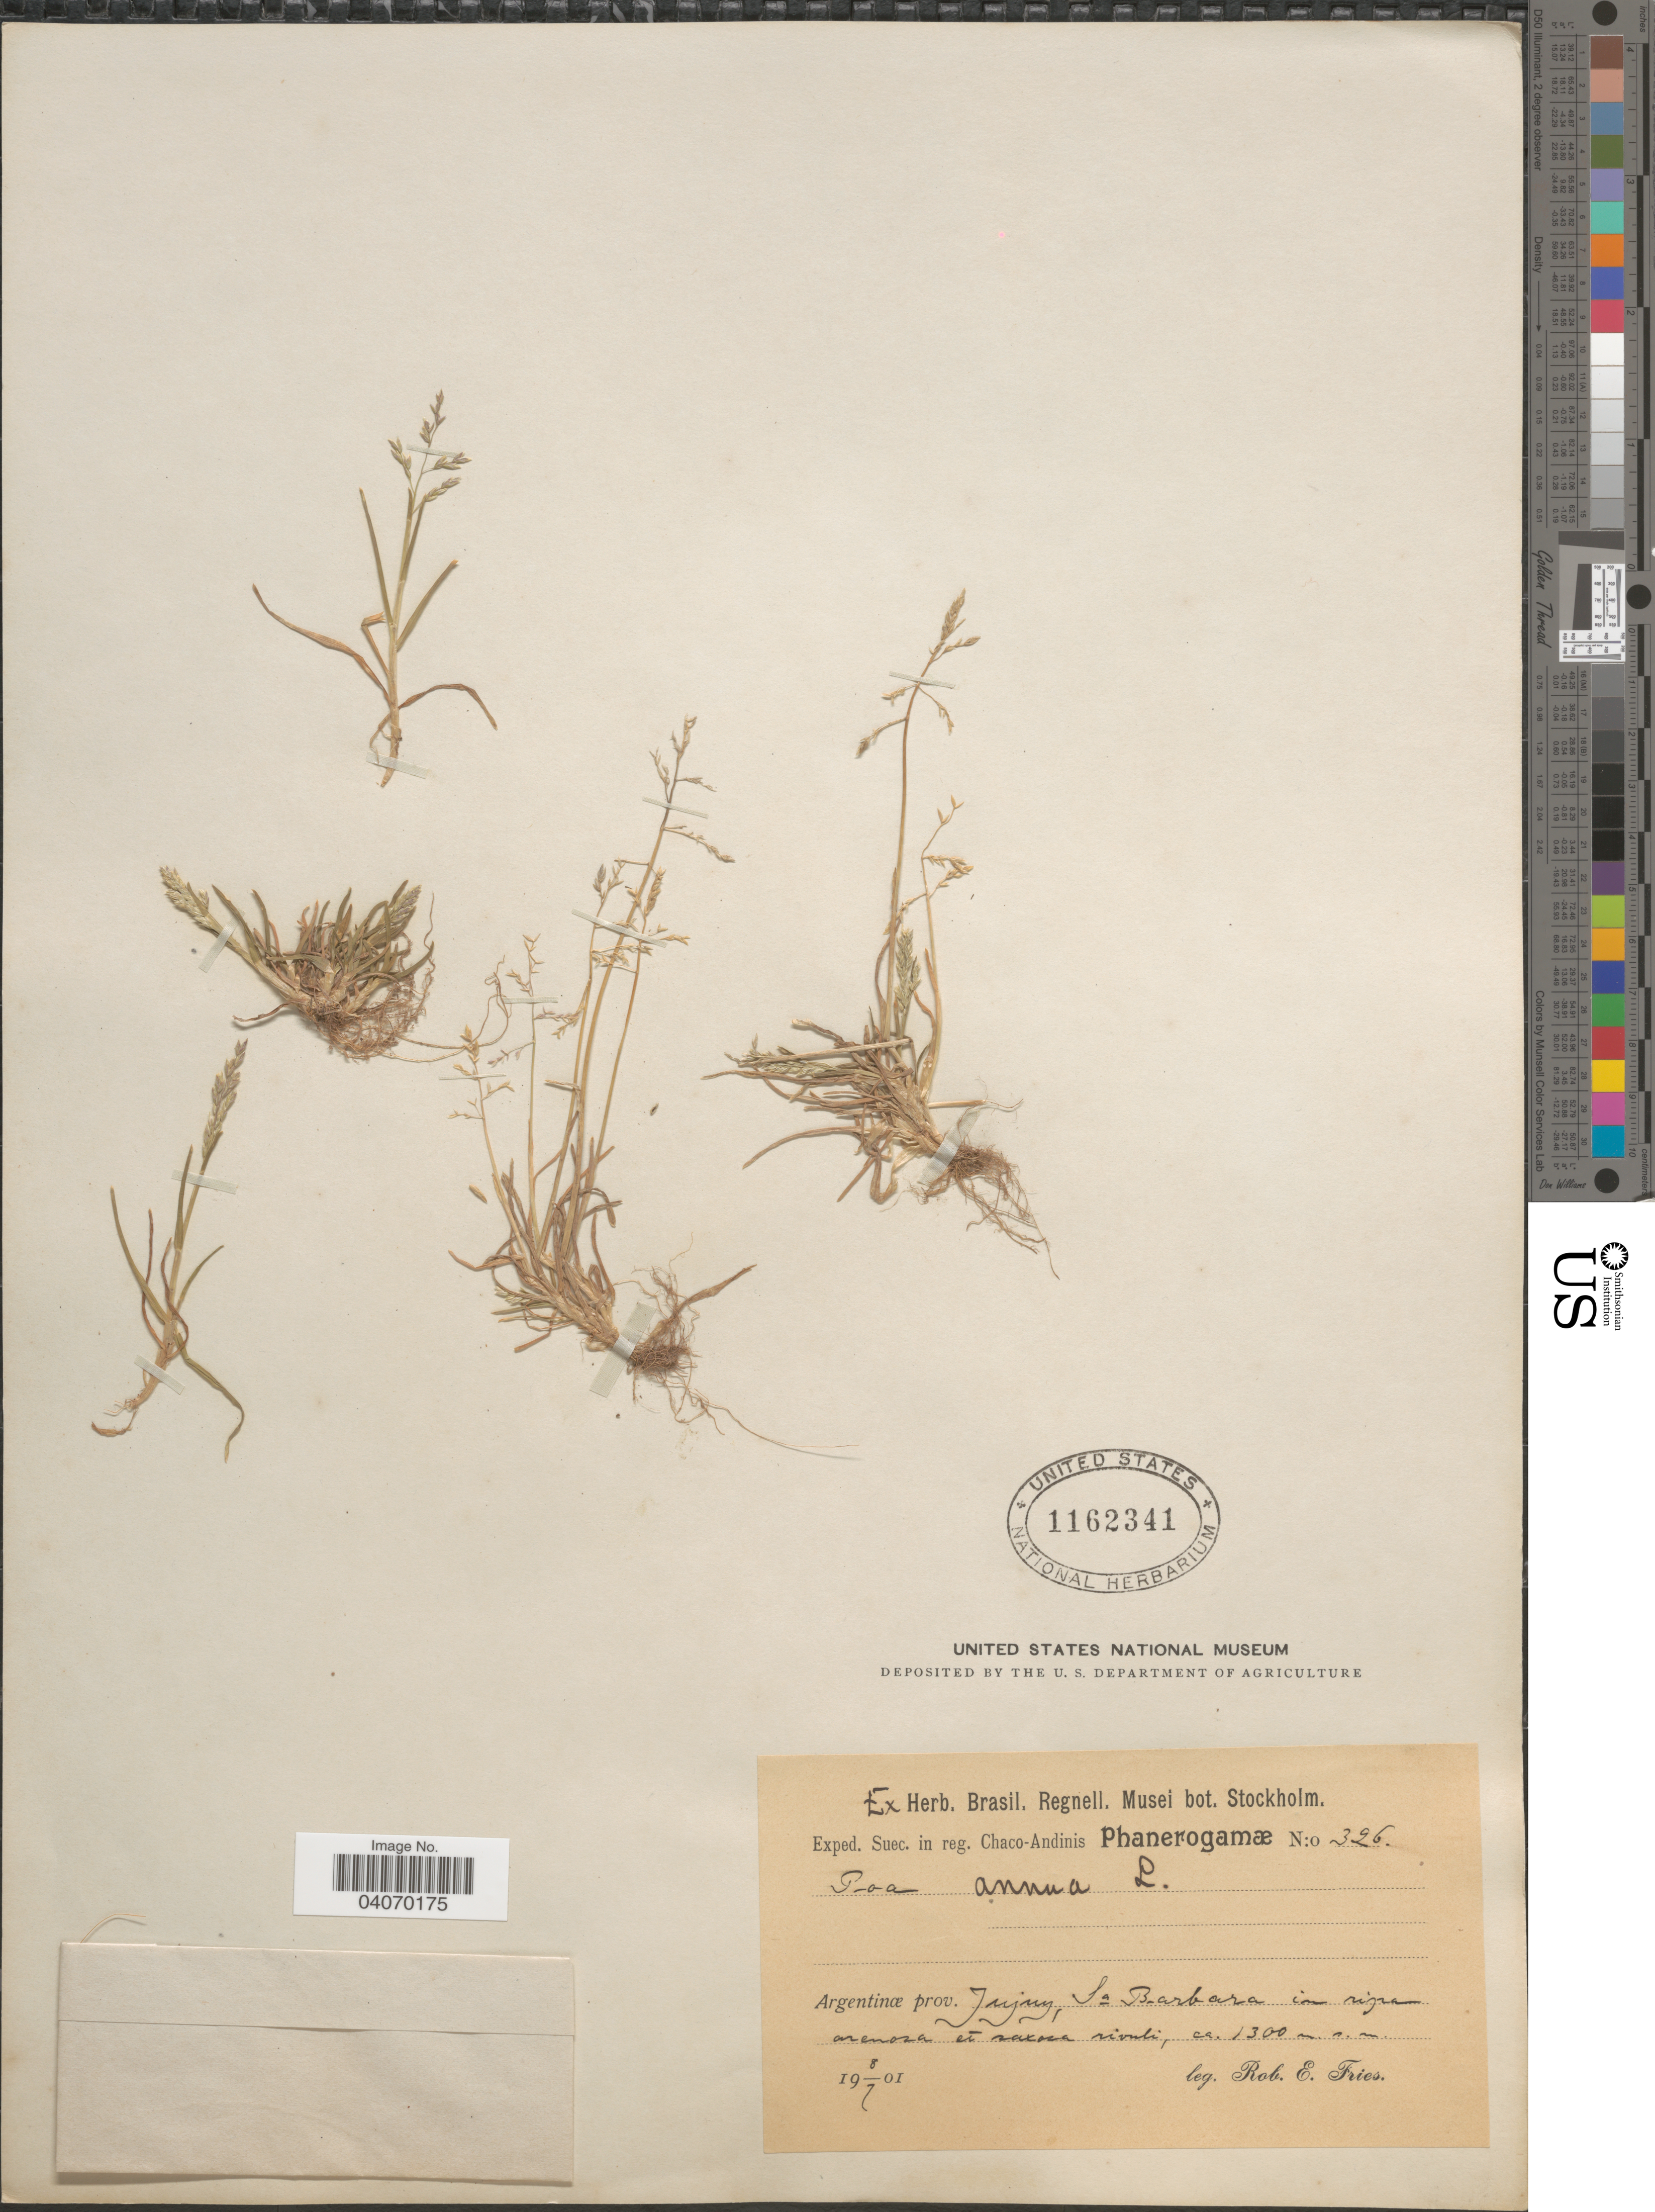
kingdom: Plantae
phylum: Tracheophyta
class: Liliopsida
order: Poales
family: Poaceae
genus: Poa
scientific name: Poa annua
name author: L.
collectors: R. E. Fries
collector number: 326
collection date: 1901-07-08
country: Argentina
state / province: Jujuy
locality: Exped. Suec. in reg. Chaco-Andinis Phanerogamæ. Sa Barbara in ripa arenosa et saxosa rivuli.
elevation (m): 1300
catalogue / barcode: US 1162341